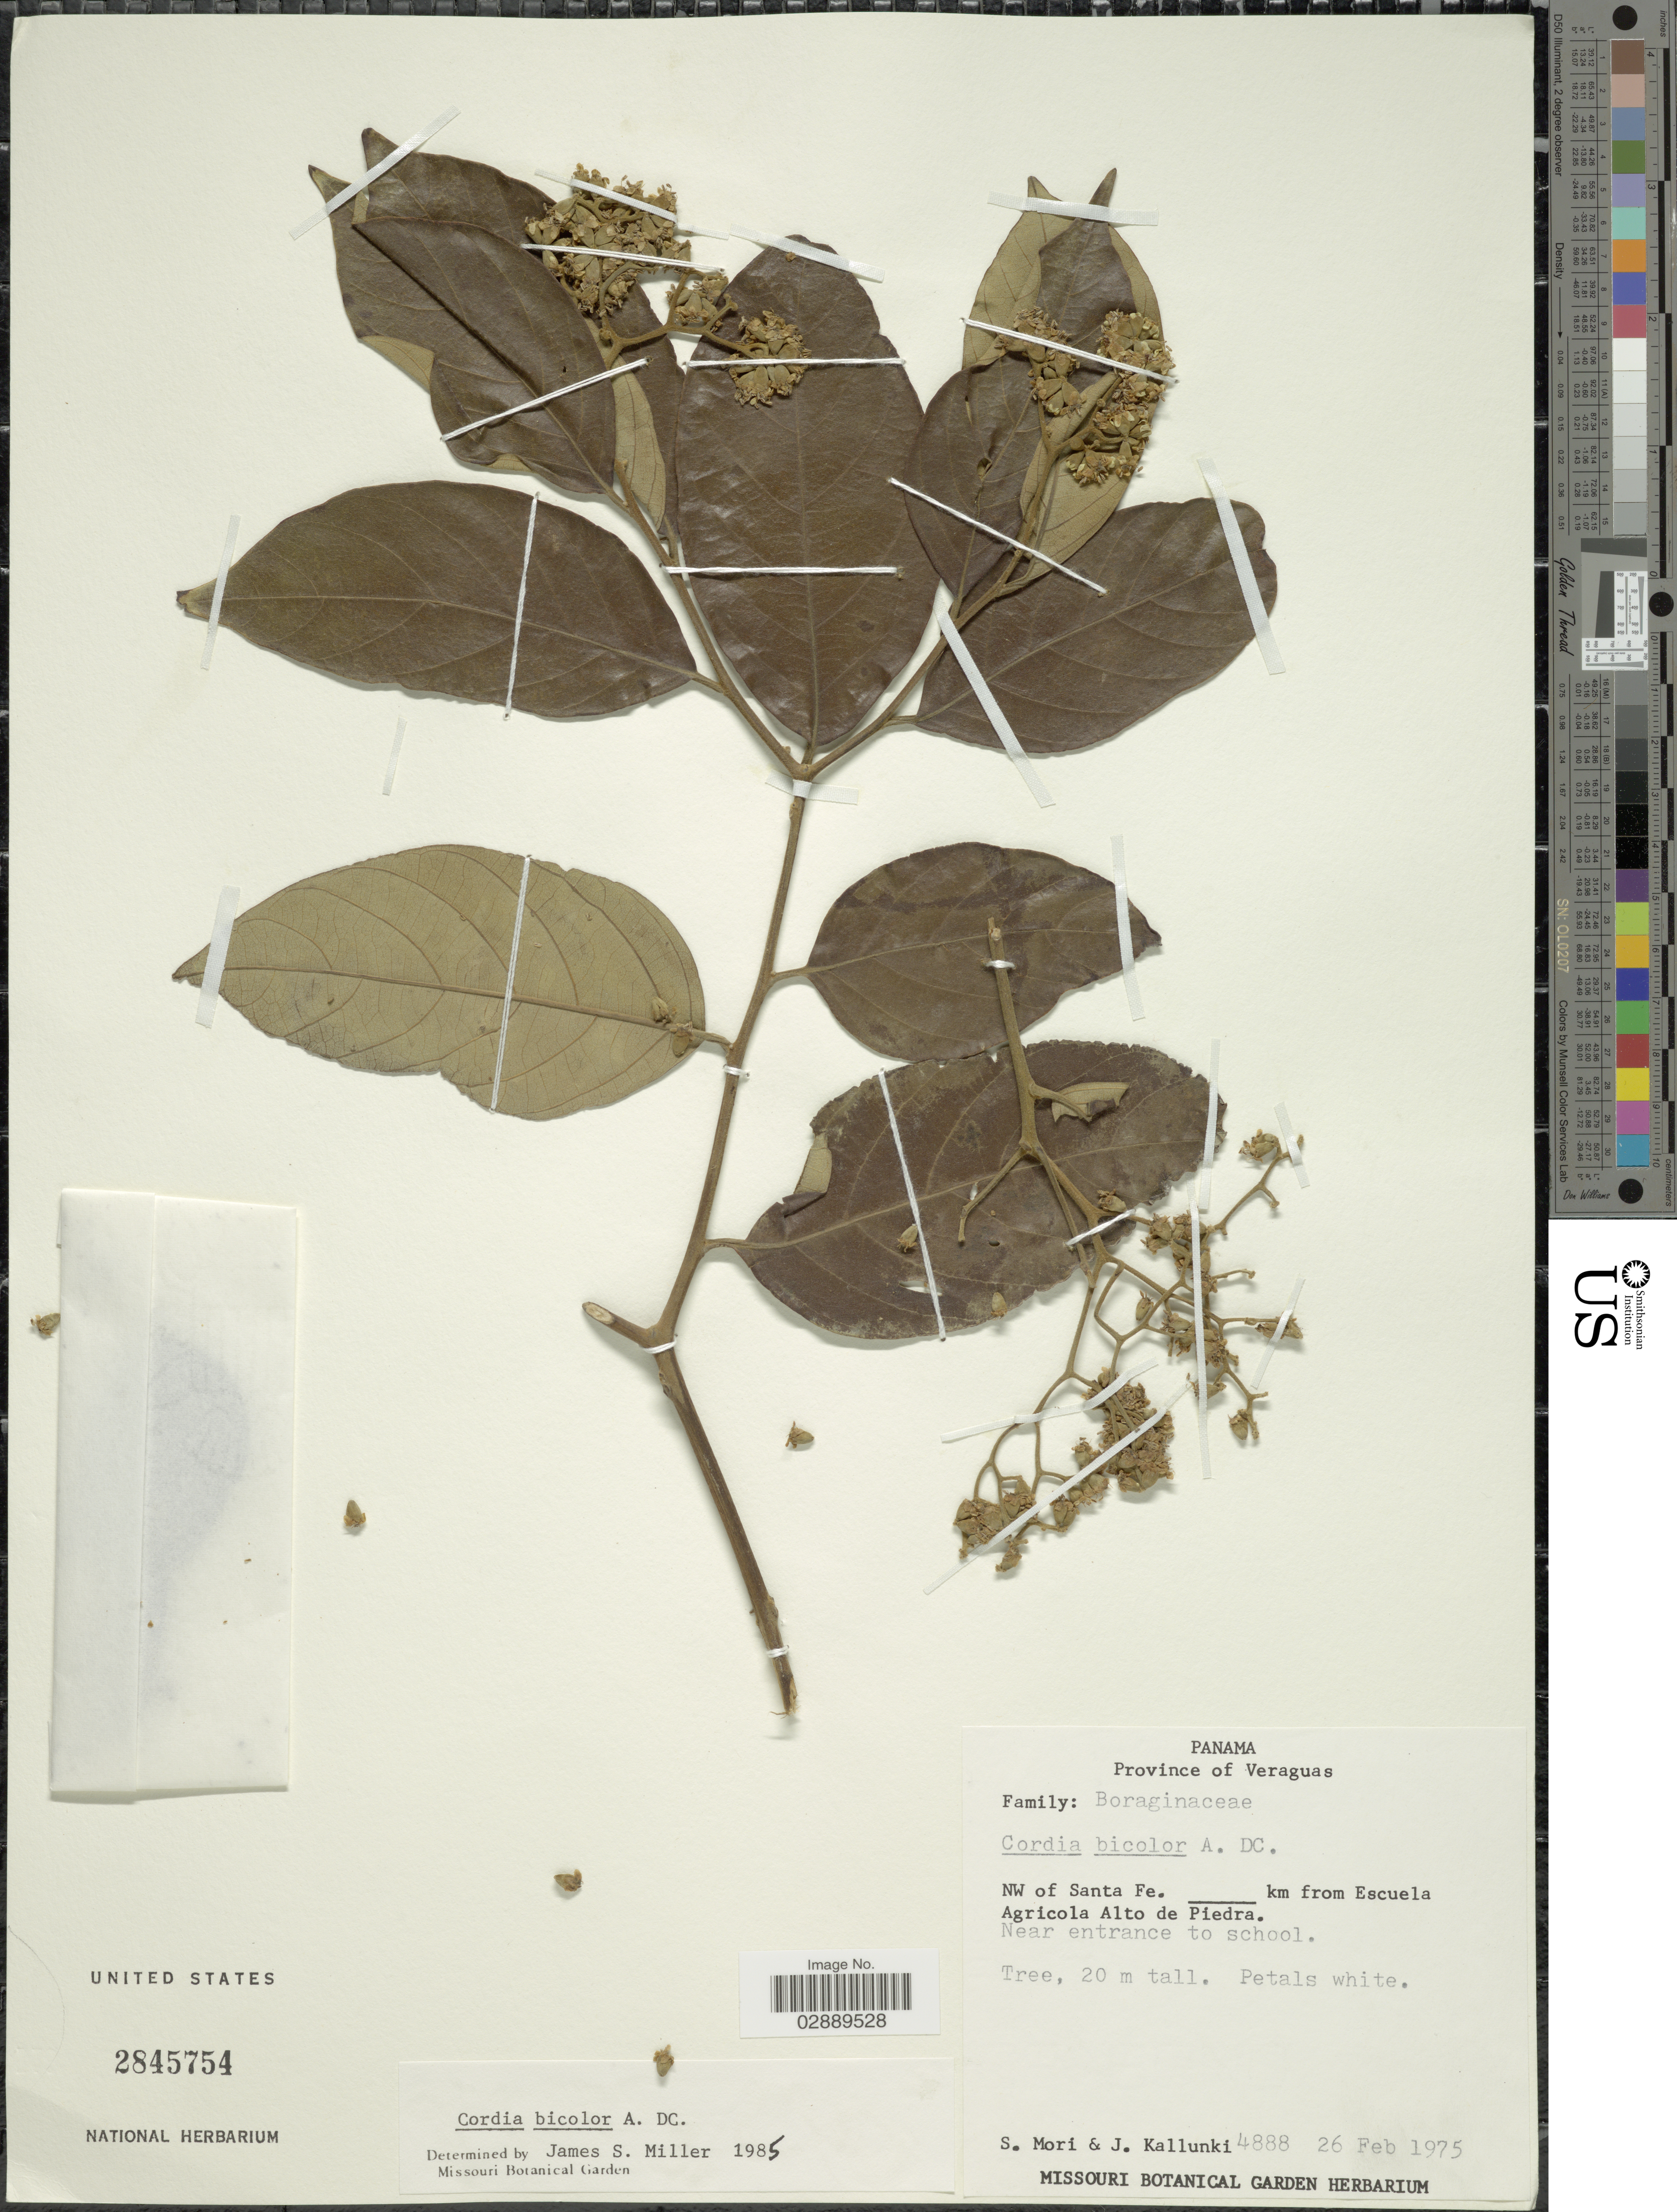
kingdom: Plantae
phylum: Tracheophyta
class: Magnoliopsida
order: Boraginales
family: Cordiaceae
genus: Cordia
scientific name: Cordia bicolor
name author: A. DC.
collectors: S. Mori & J. Kallunki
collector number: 4888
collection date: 1975-02-26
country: Panama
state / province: Veraguas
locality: NW of Santa Fe. Km from Escuela Agricola Alto de Piedra. Near entrance to school.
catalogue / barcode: US 2845754